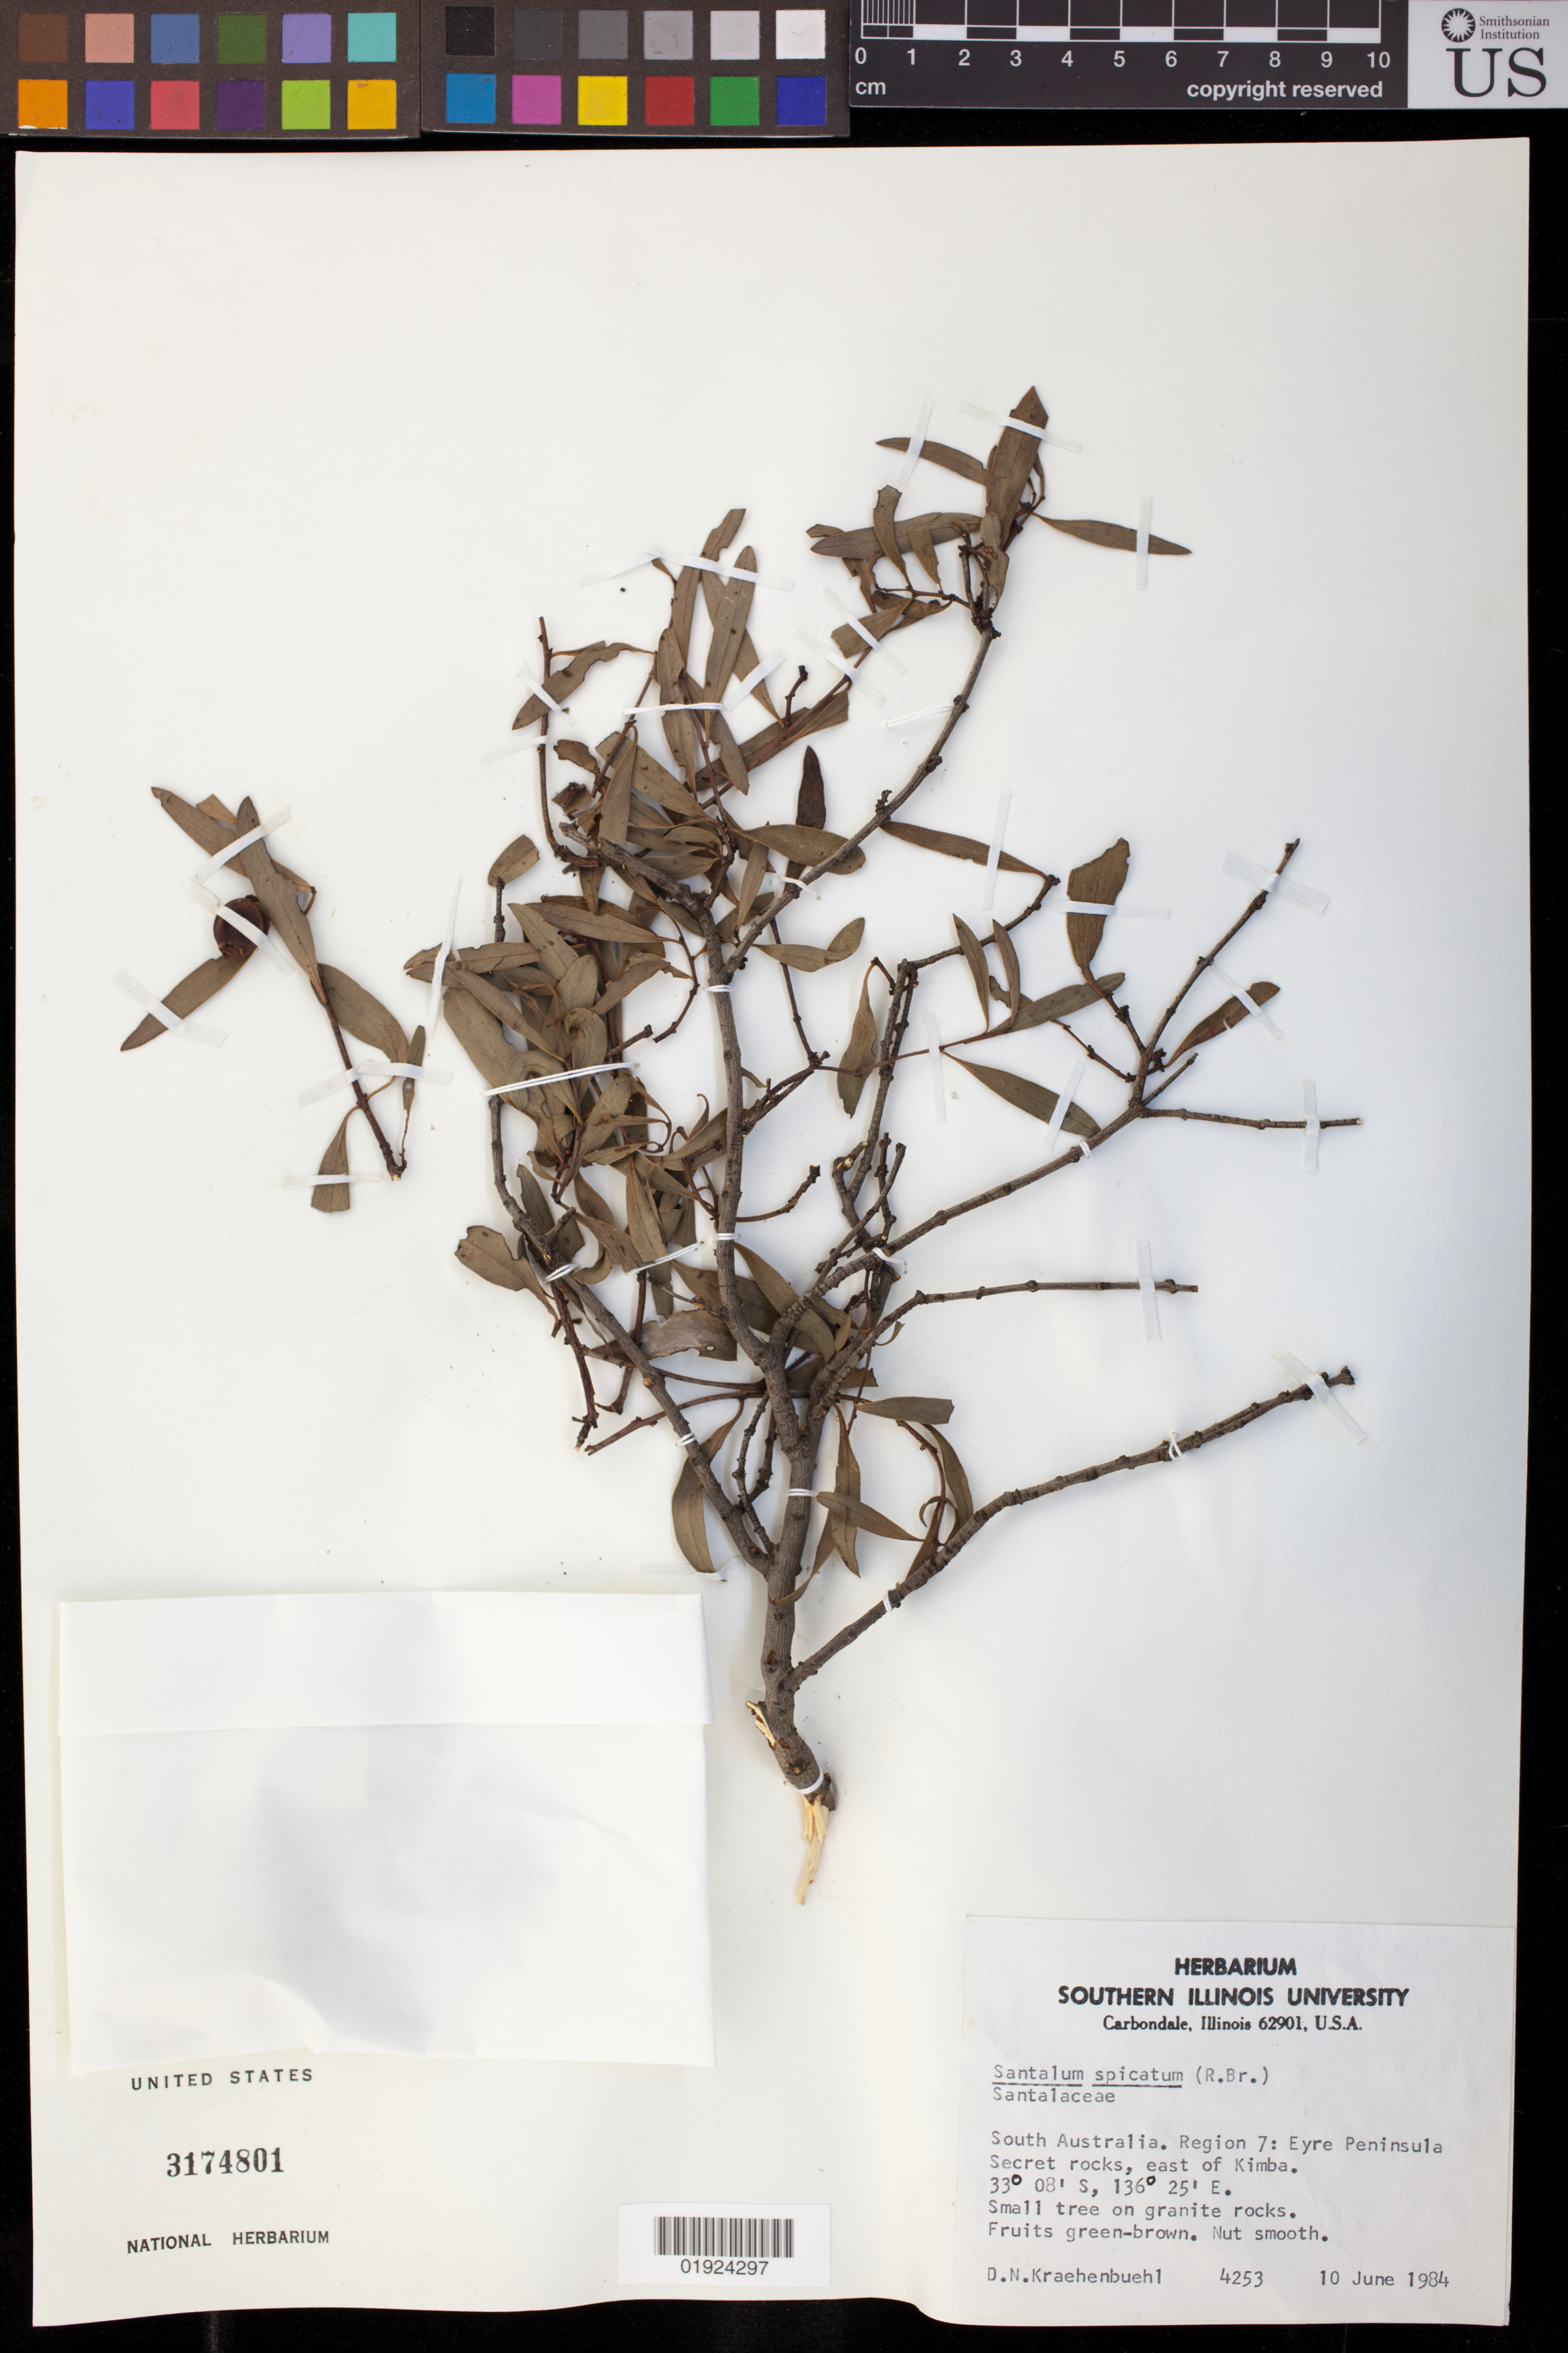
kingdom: Plantae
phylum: Tracheophyta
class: Magnoliopsida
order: Santalales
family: Santalaceae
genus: Santalum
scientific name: Santalum spicatum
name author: (R. Br.) A. DC.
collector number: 4253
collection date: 1984-06-10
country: Australia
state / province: South Australia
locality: Region 7: Eyre Peninsula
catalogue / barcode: US 3174801